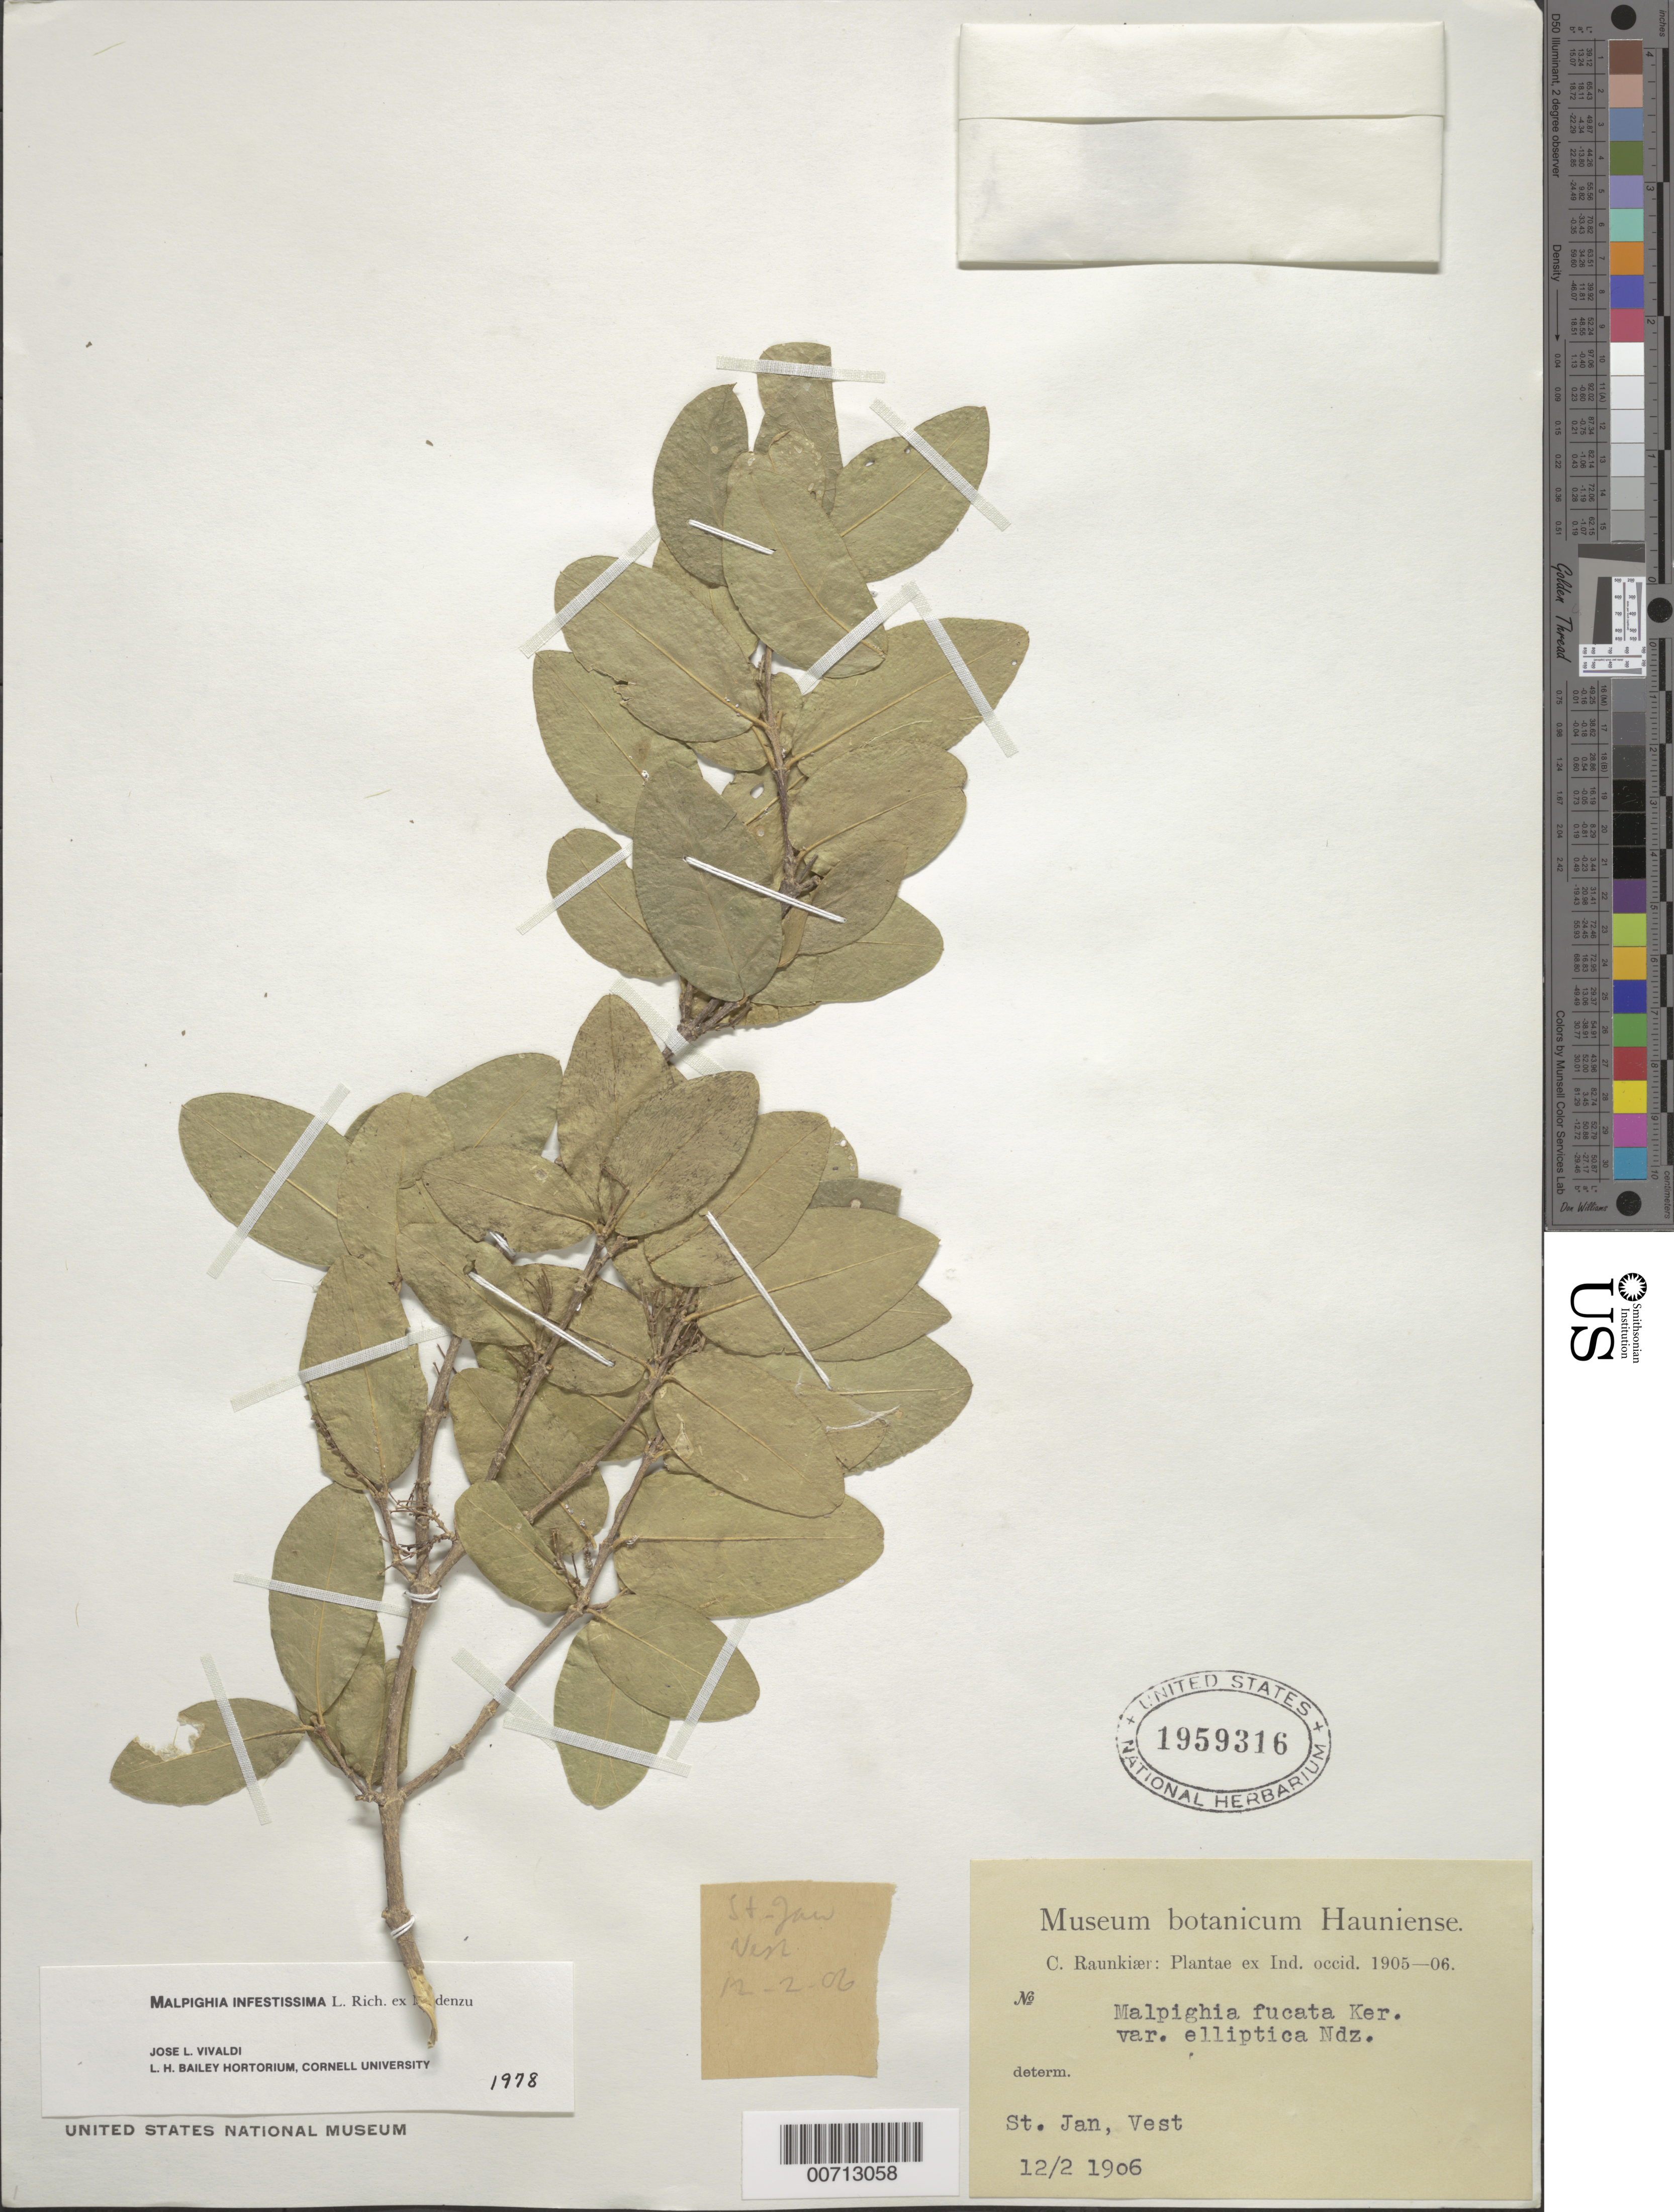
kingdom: Plantae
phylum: Tracheophyta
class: Magnoliopsida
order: Malpighiales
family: Malpighiaceae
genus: Malpighia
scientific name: Malpighia infestissima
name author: Rich. ex Nied.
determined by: Vivaldi, J. L., (BH), Cornell University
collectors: C. C. Raunkiaer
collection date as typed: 02 Dec 1906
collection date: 1906-12-02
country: U.S. Virgin Islands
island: St. John Island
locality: Vest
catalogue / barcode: US 1959316